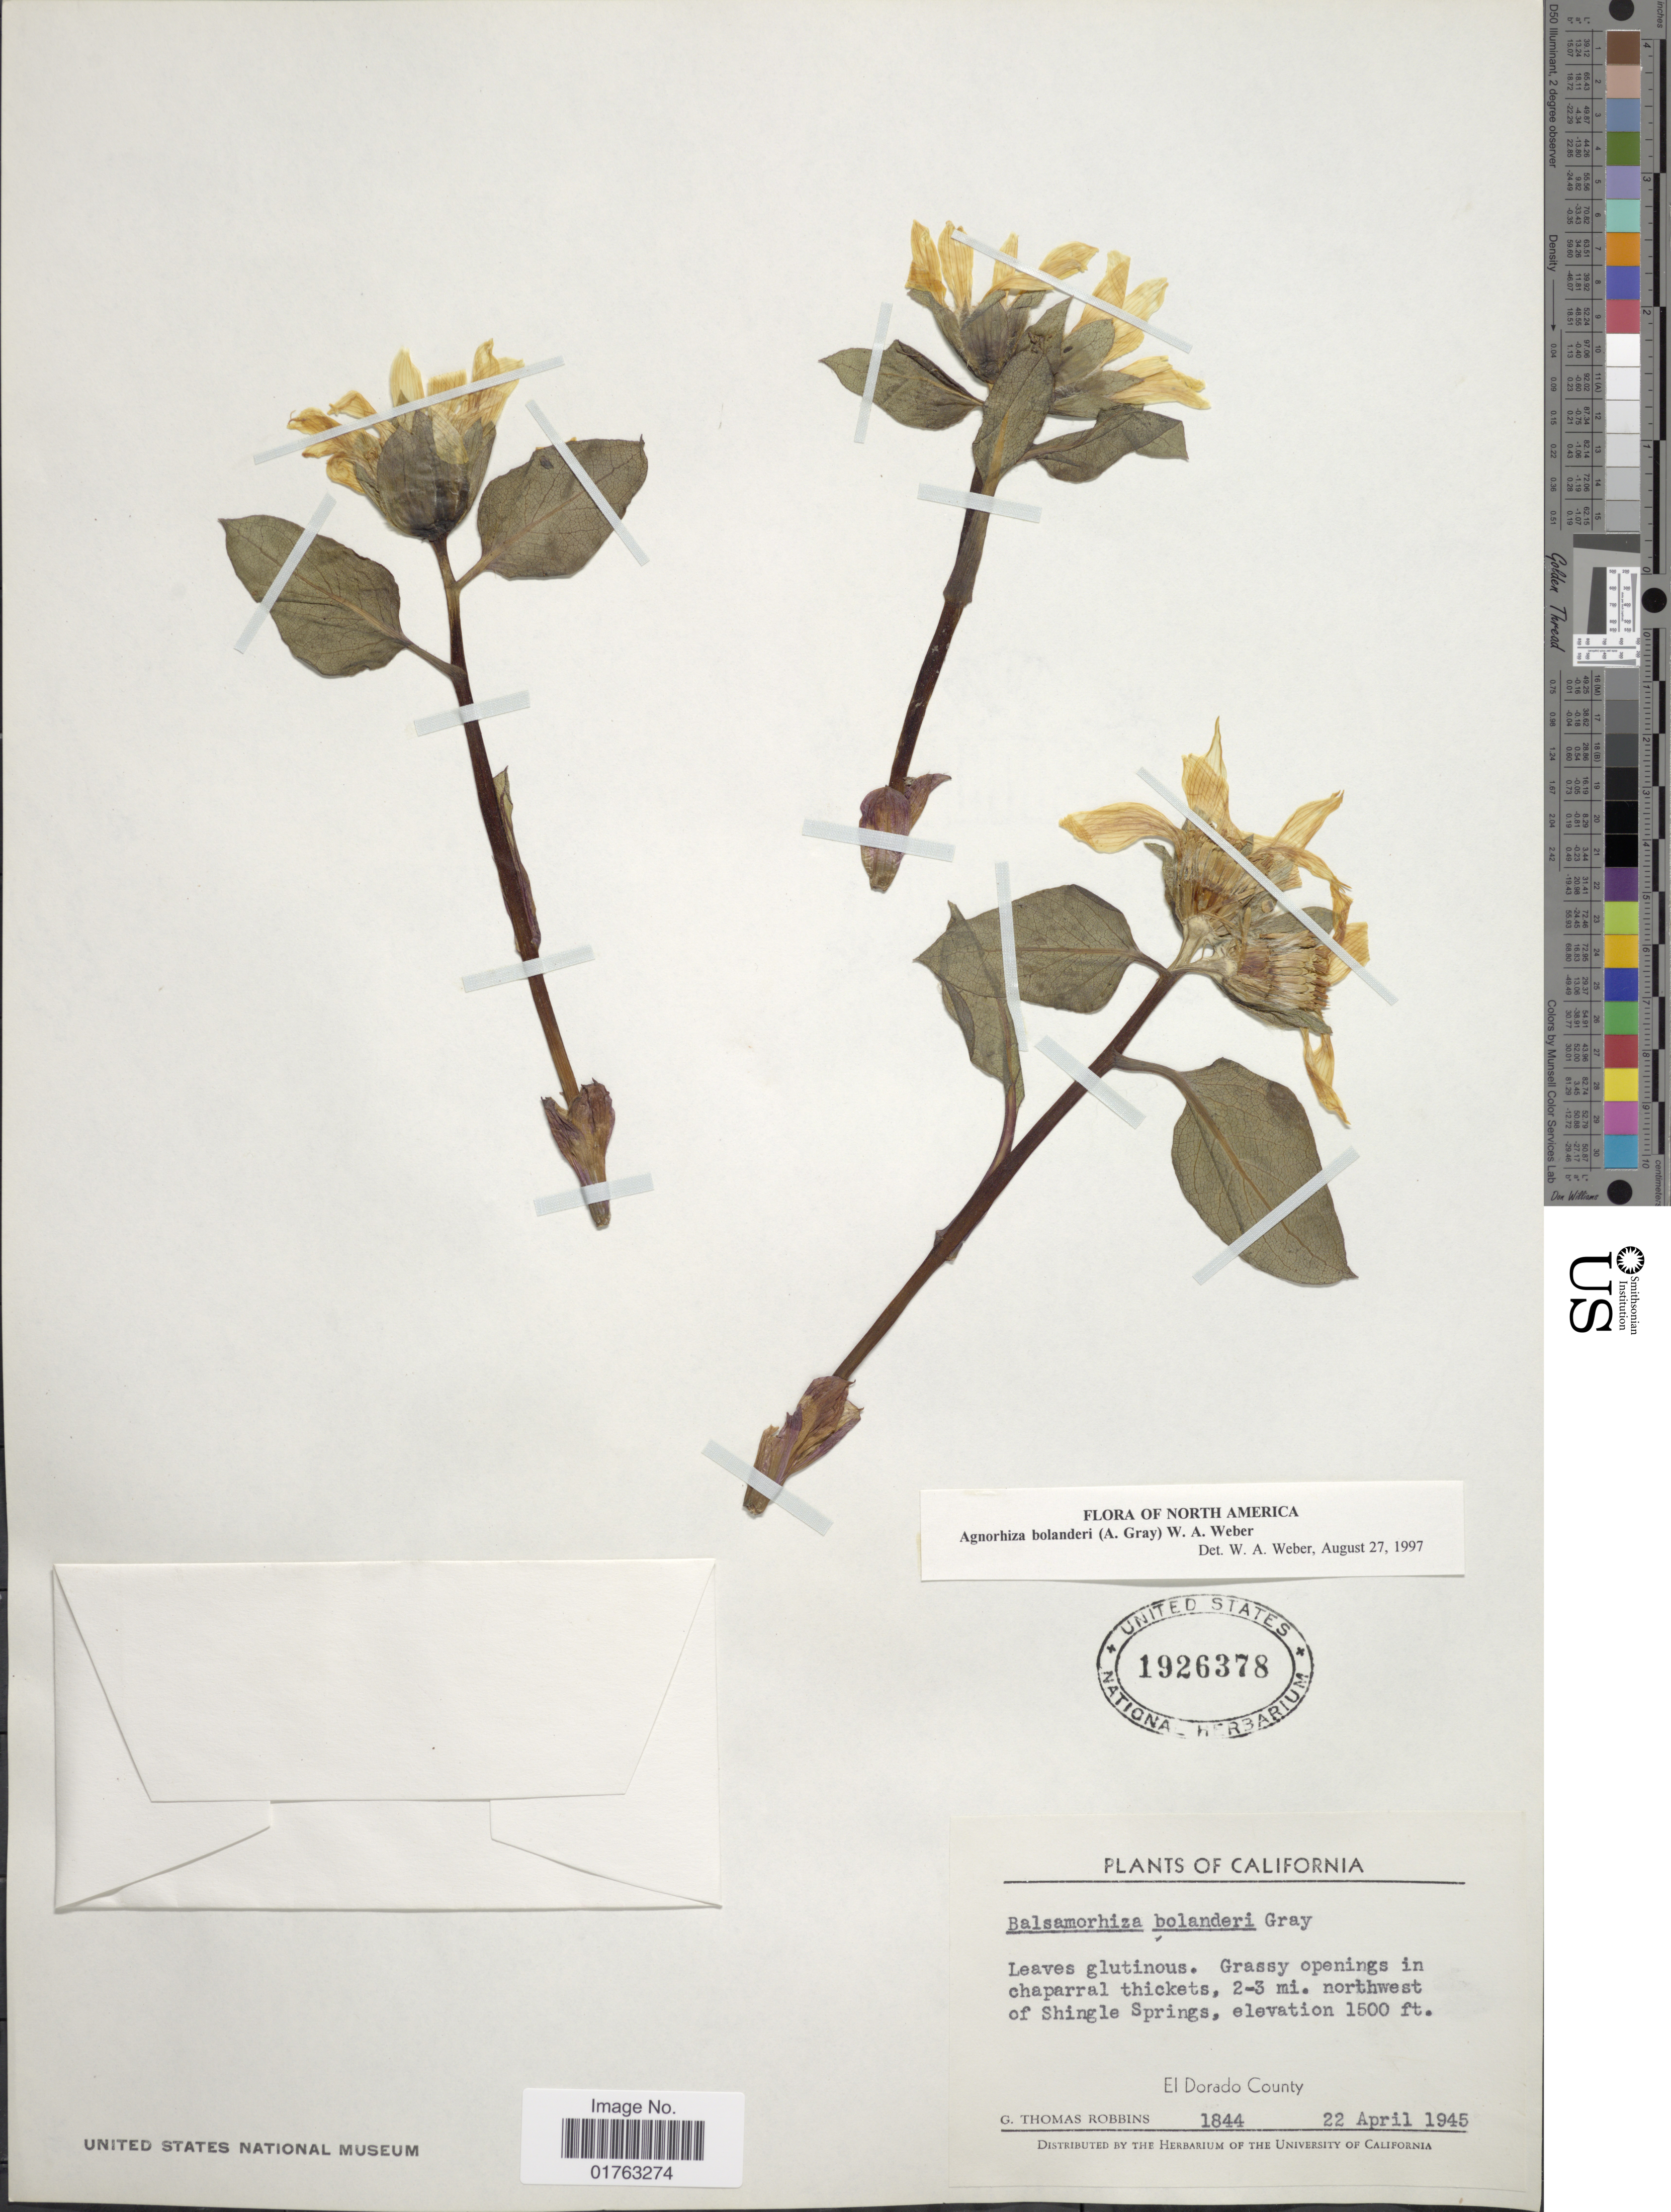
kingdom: Plantae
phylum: Tracheophyta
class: Magnoliopsida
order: Asterales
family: Asteraceae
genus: Balsamorhiza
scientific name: Balsamorhiza bolanderi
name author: A. Gray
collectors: G. T. Robbins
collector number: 1844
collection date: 1945-04-22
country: United States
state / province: California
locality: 2-3 mi. northwest of Shingle Springs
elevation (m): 457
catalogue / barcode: US 1926378